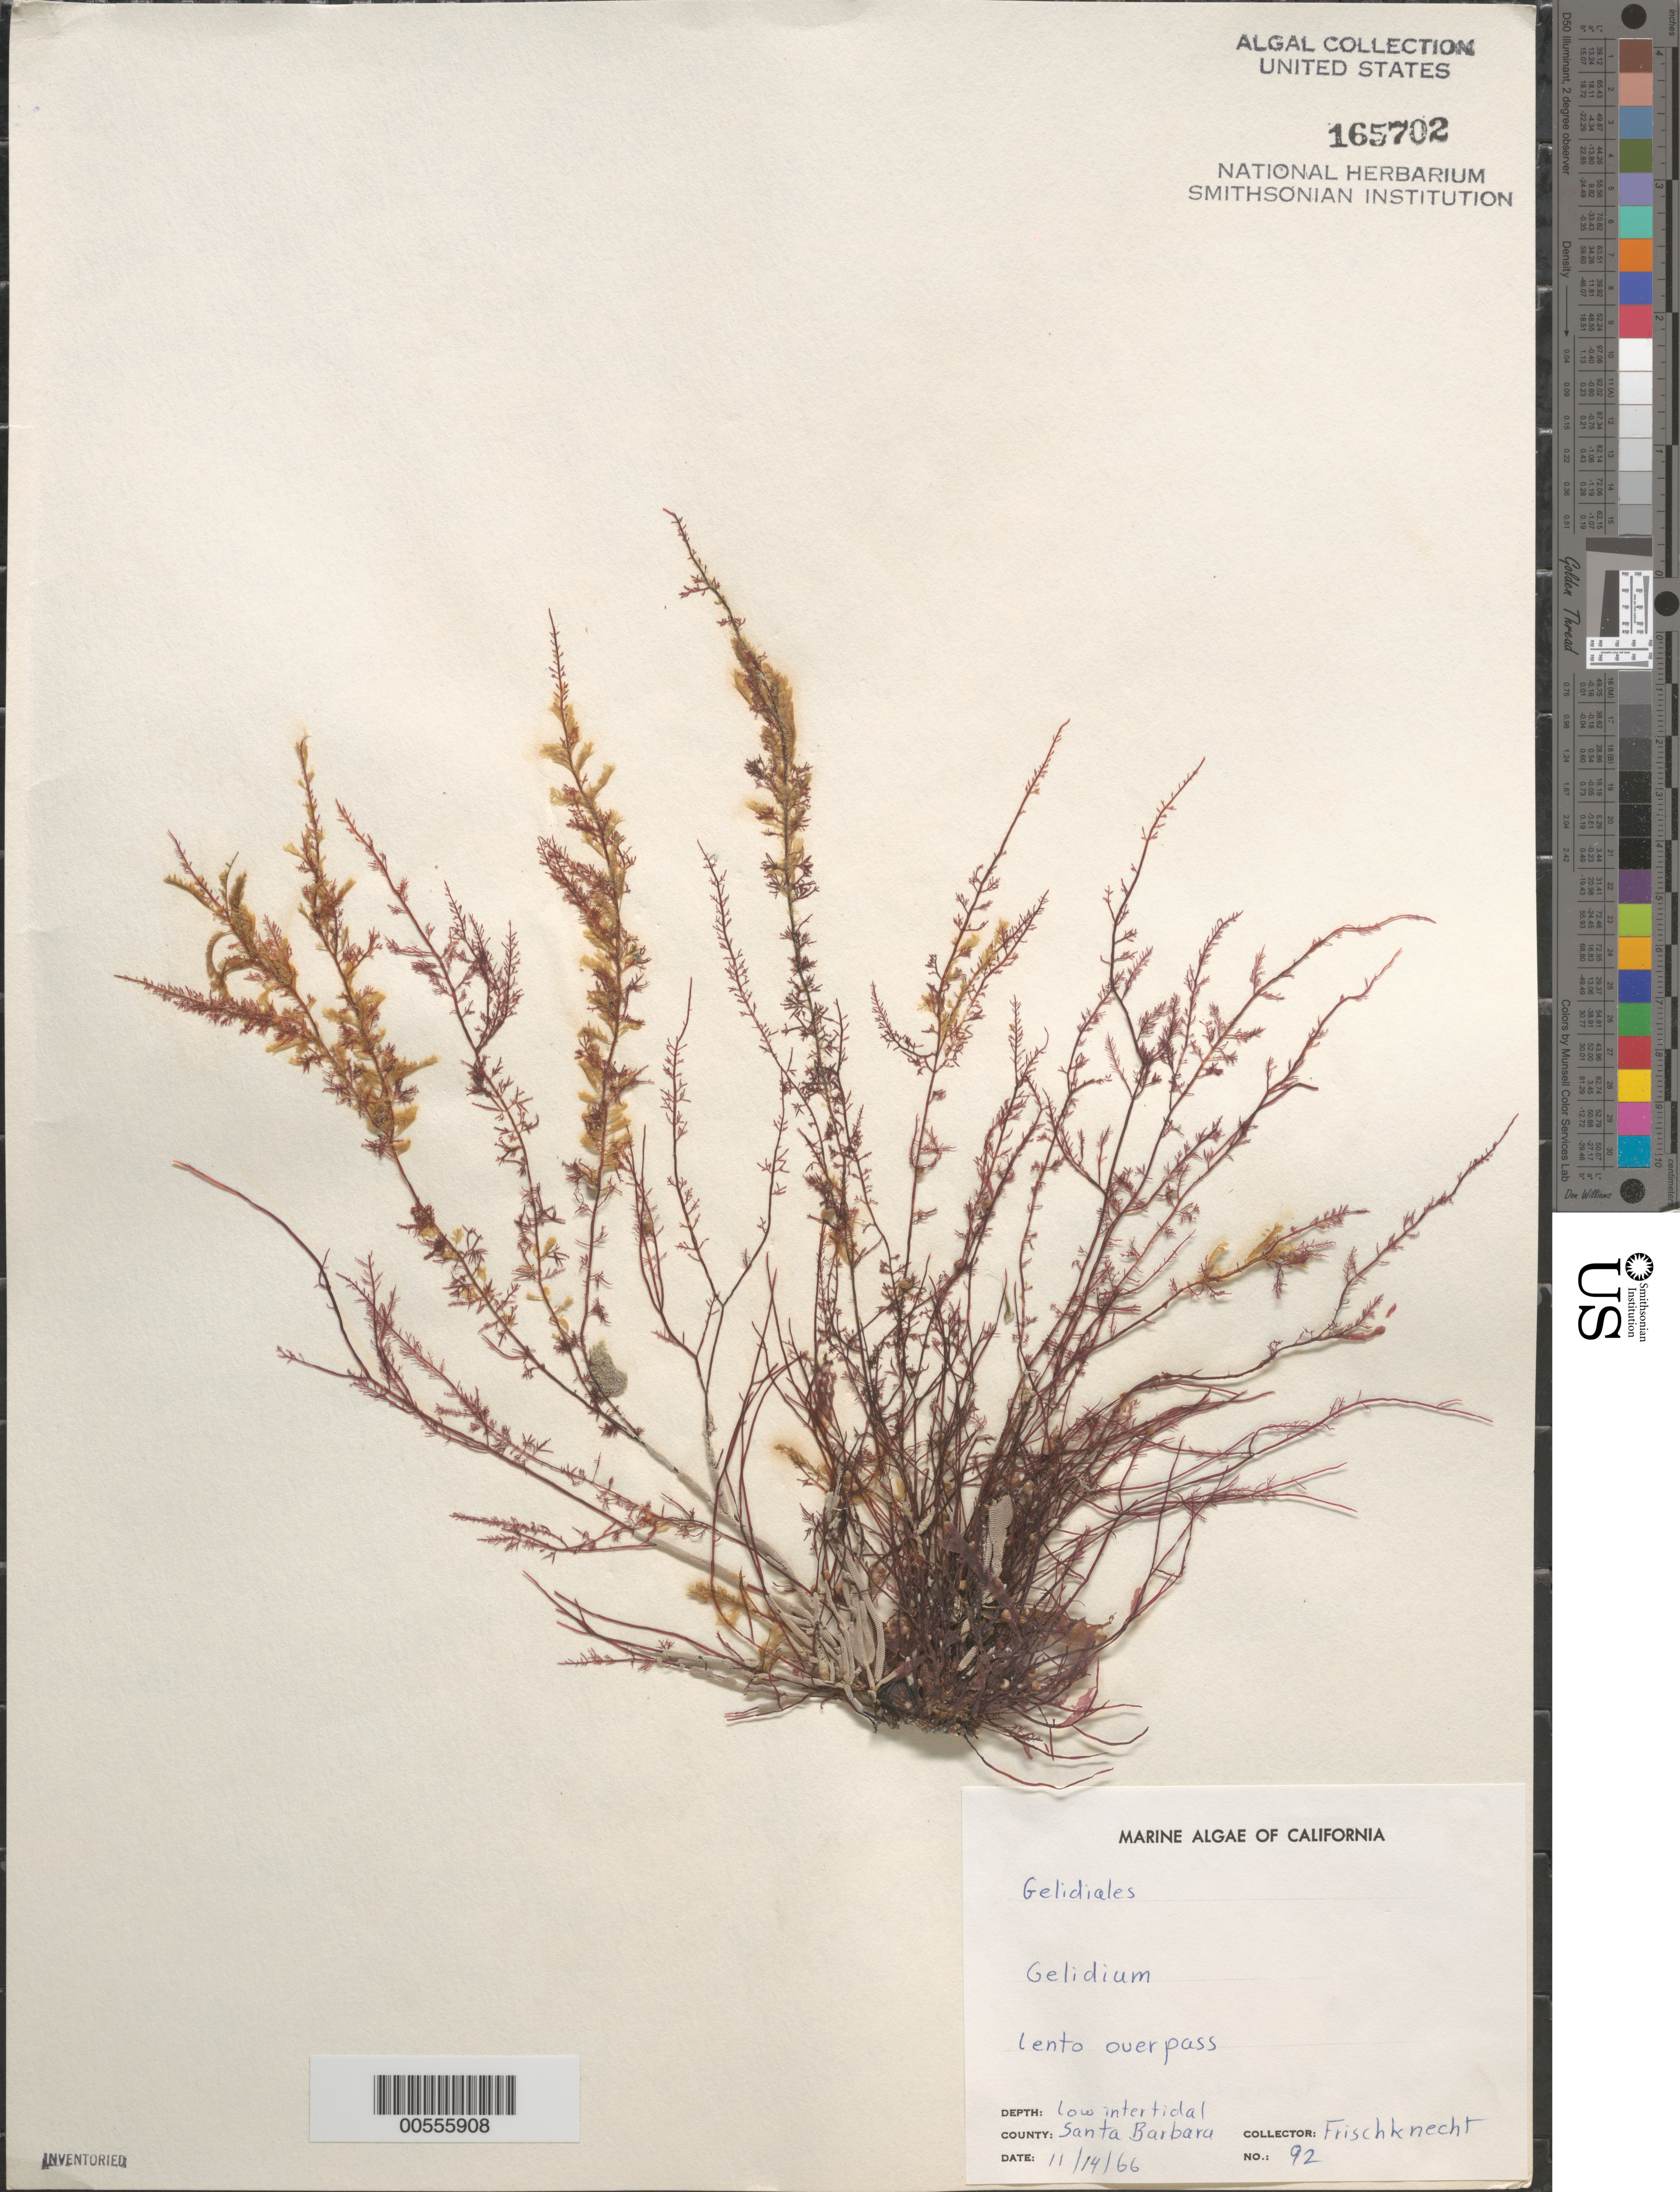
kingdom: Plantae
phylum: Rhodophyta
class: Florideophyceae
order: Gelidiales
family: Gelidiaceae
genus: Gelidium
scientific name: Gelidium sp.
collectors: -. Frischknecht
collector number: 92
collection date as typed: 14 Nov 1966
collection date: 1966-11-14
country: United States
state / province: California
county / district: Santa Barbara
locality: Lento Overpass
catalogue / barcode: US 165702